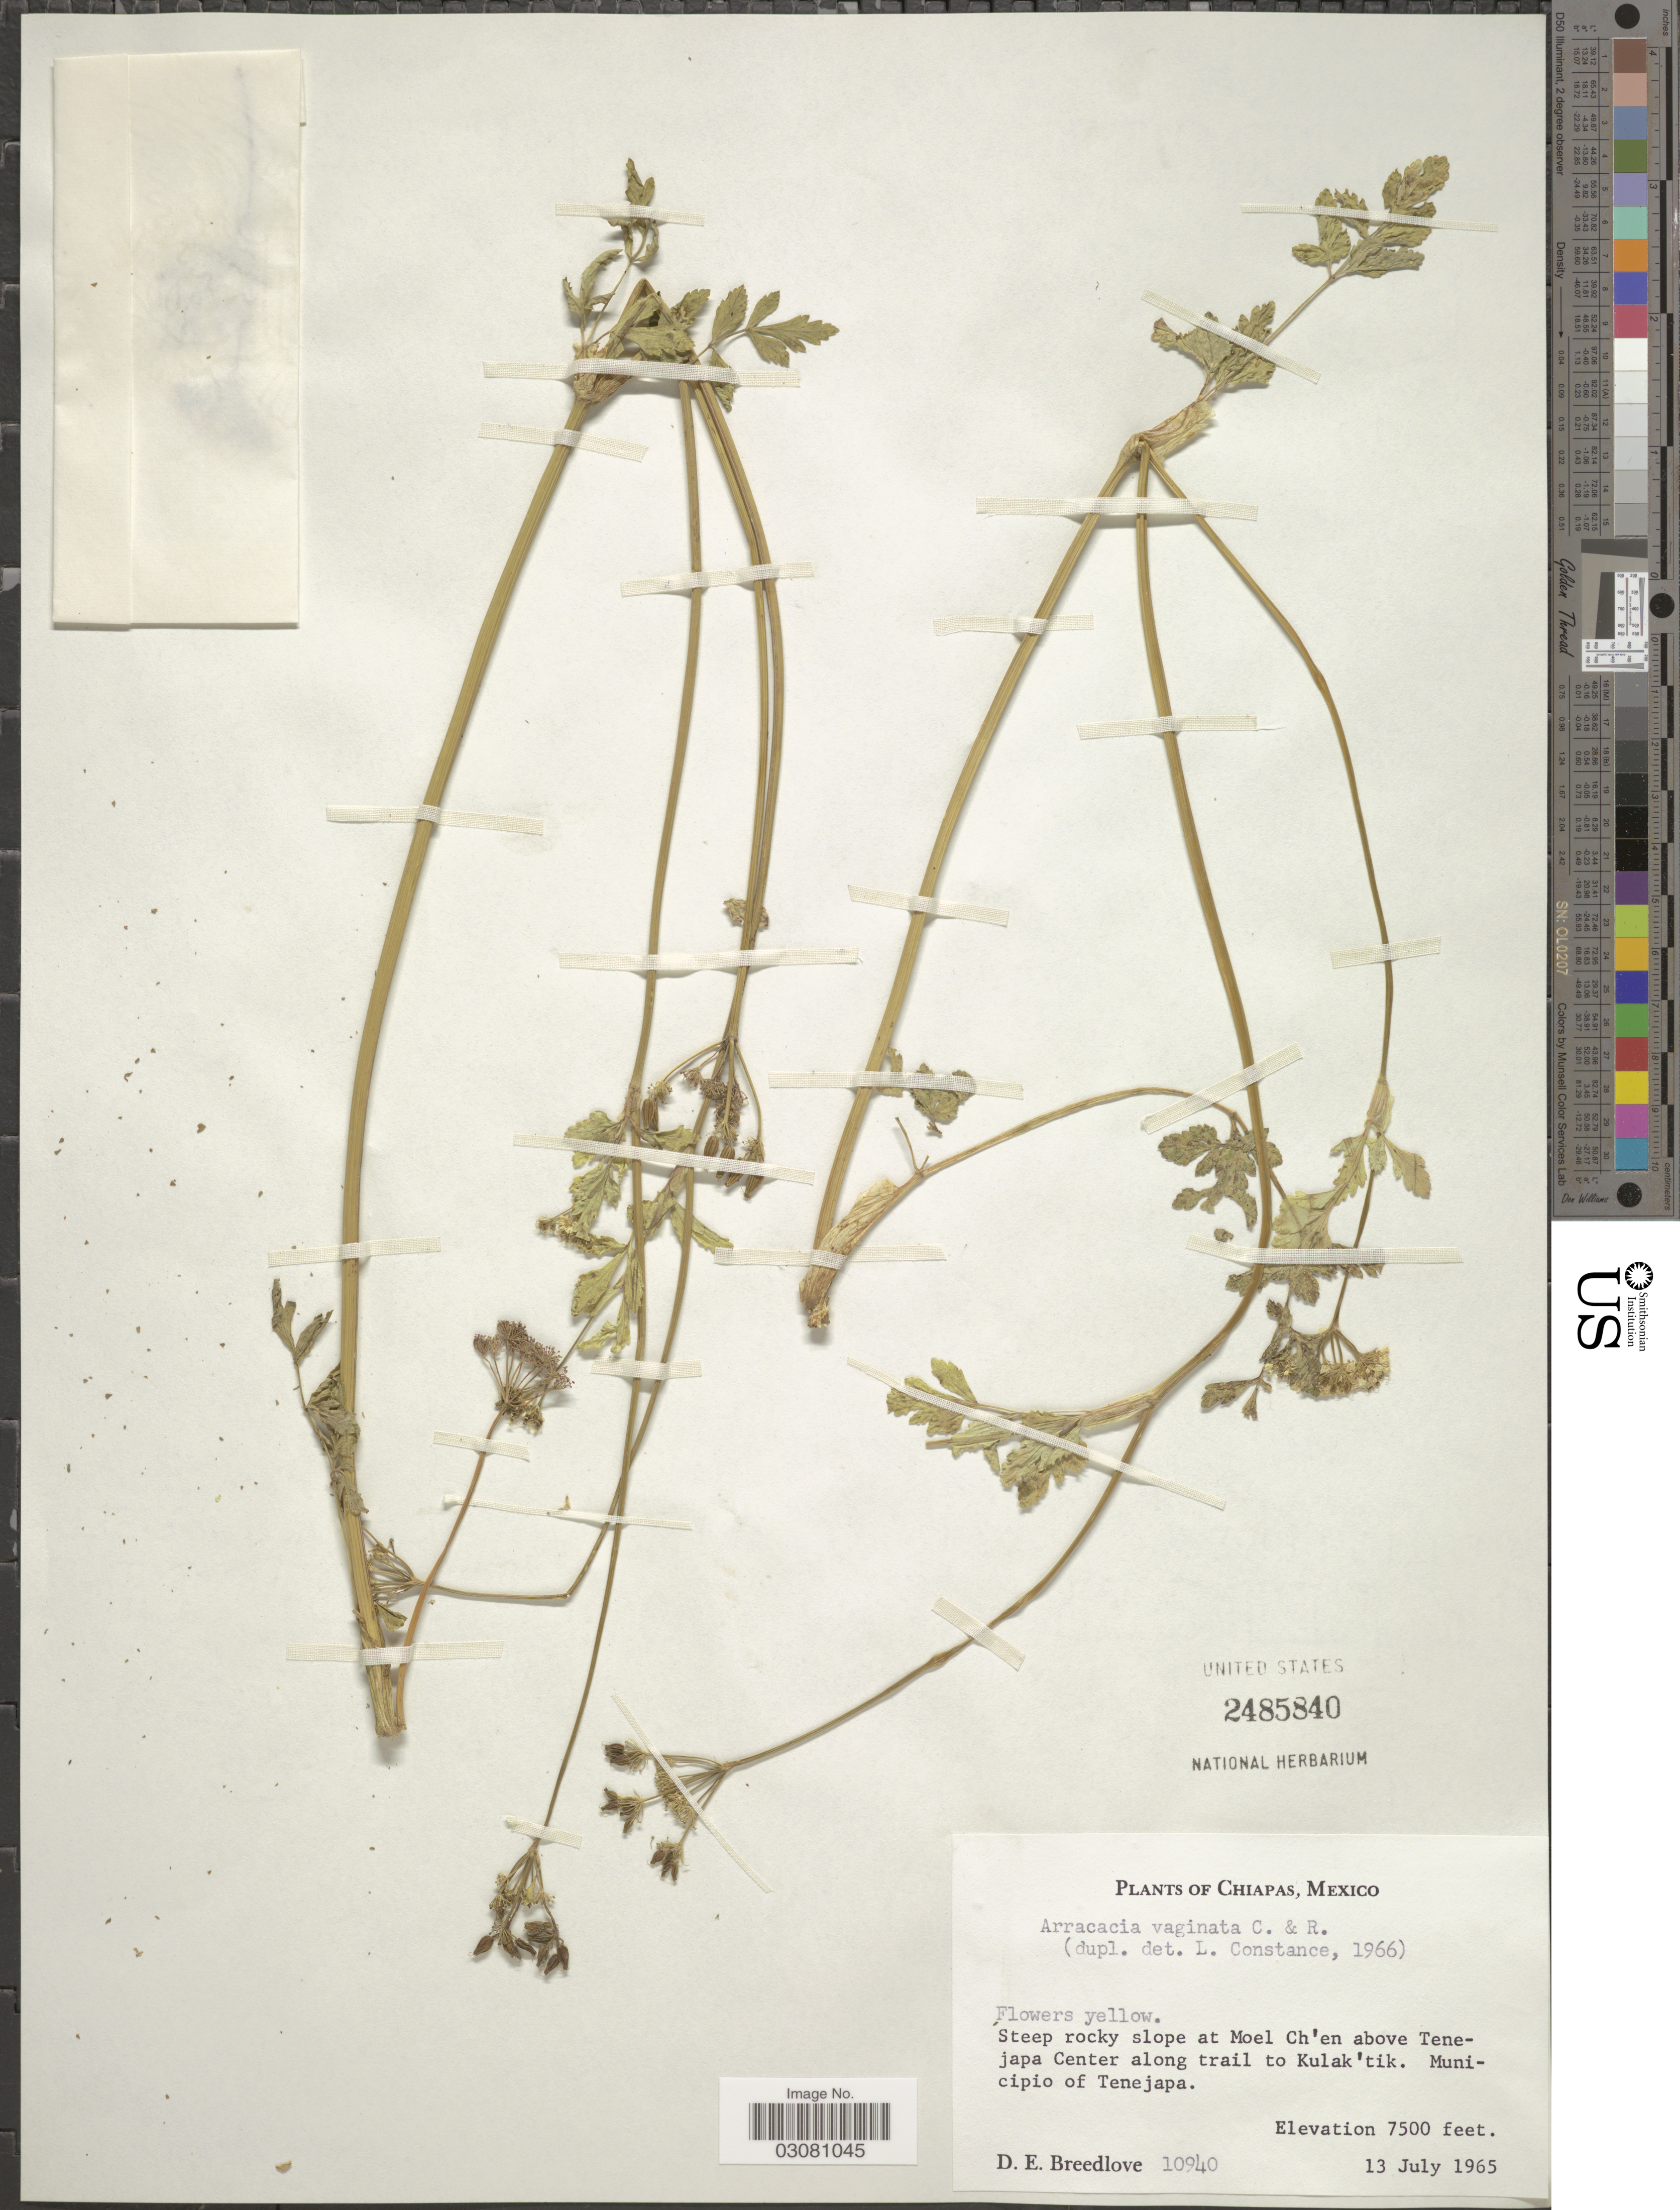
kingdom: Plantae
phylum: Tracheophyta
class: Magnoliopsida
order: Apiales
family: Apiaceae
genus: Arracacia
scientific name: Arracacia vaginata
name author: J.M. Coult. & Rose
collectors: D. E. Breedlove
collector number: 10940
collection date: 1965-07-13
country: Mexico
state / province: Chiapas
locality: Steep rocky slope at Moel Ch'en above Tenejapa Center along trail to Kulak'tik. Municipio of Tenejapa.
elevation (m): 2286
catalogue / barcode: US 2485840